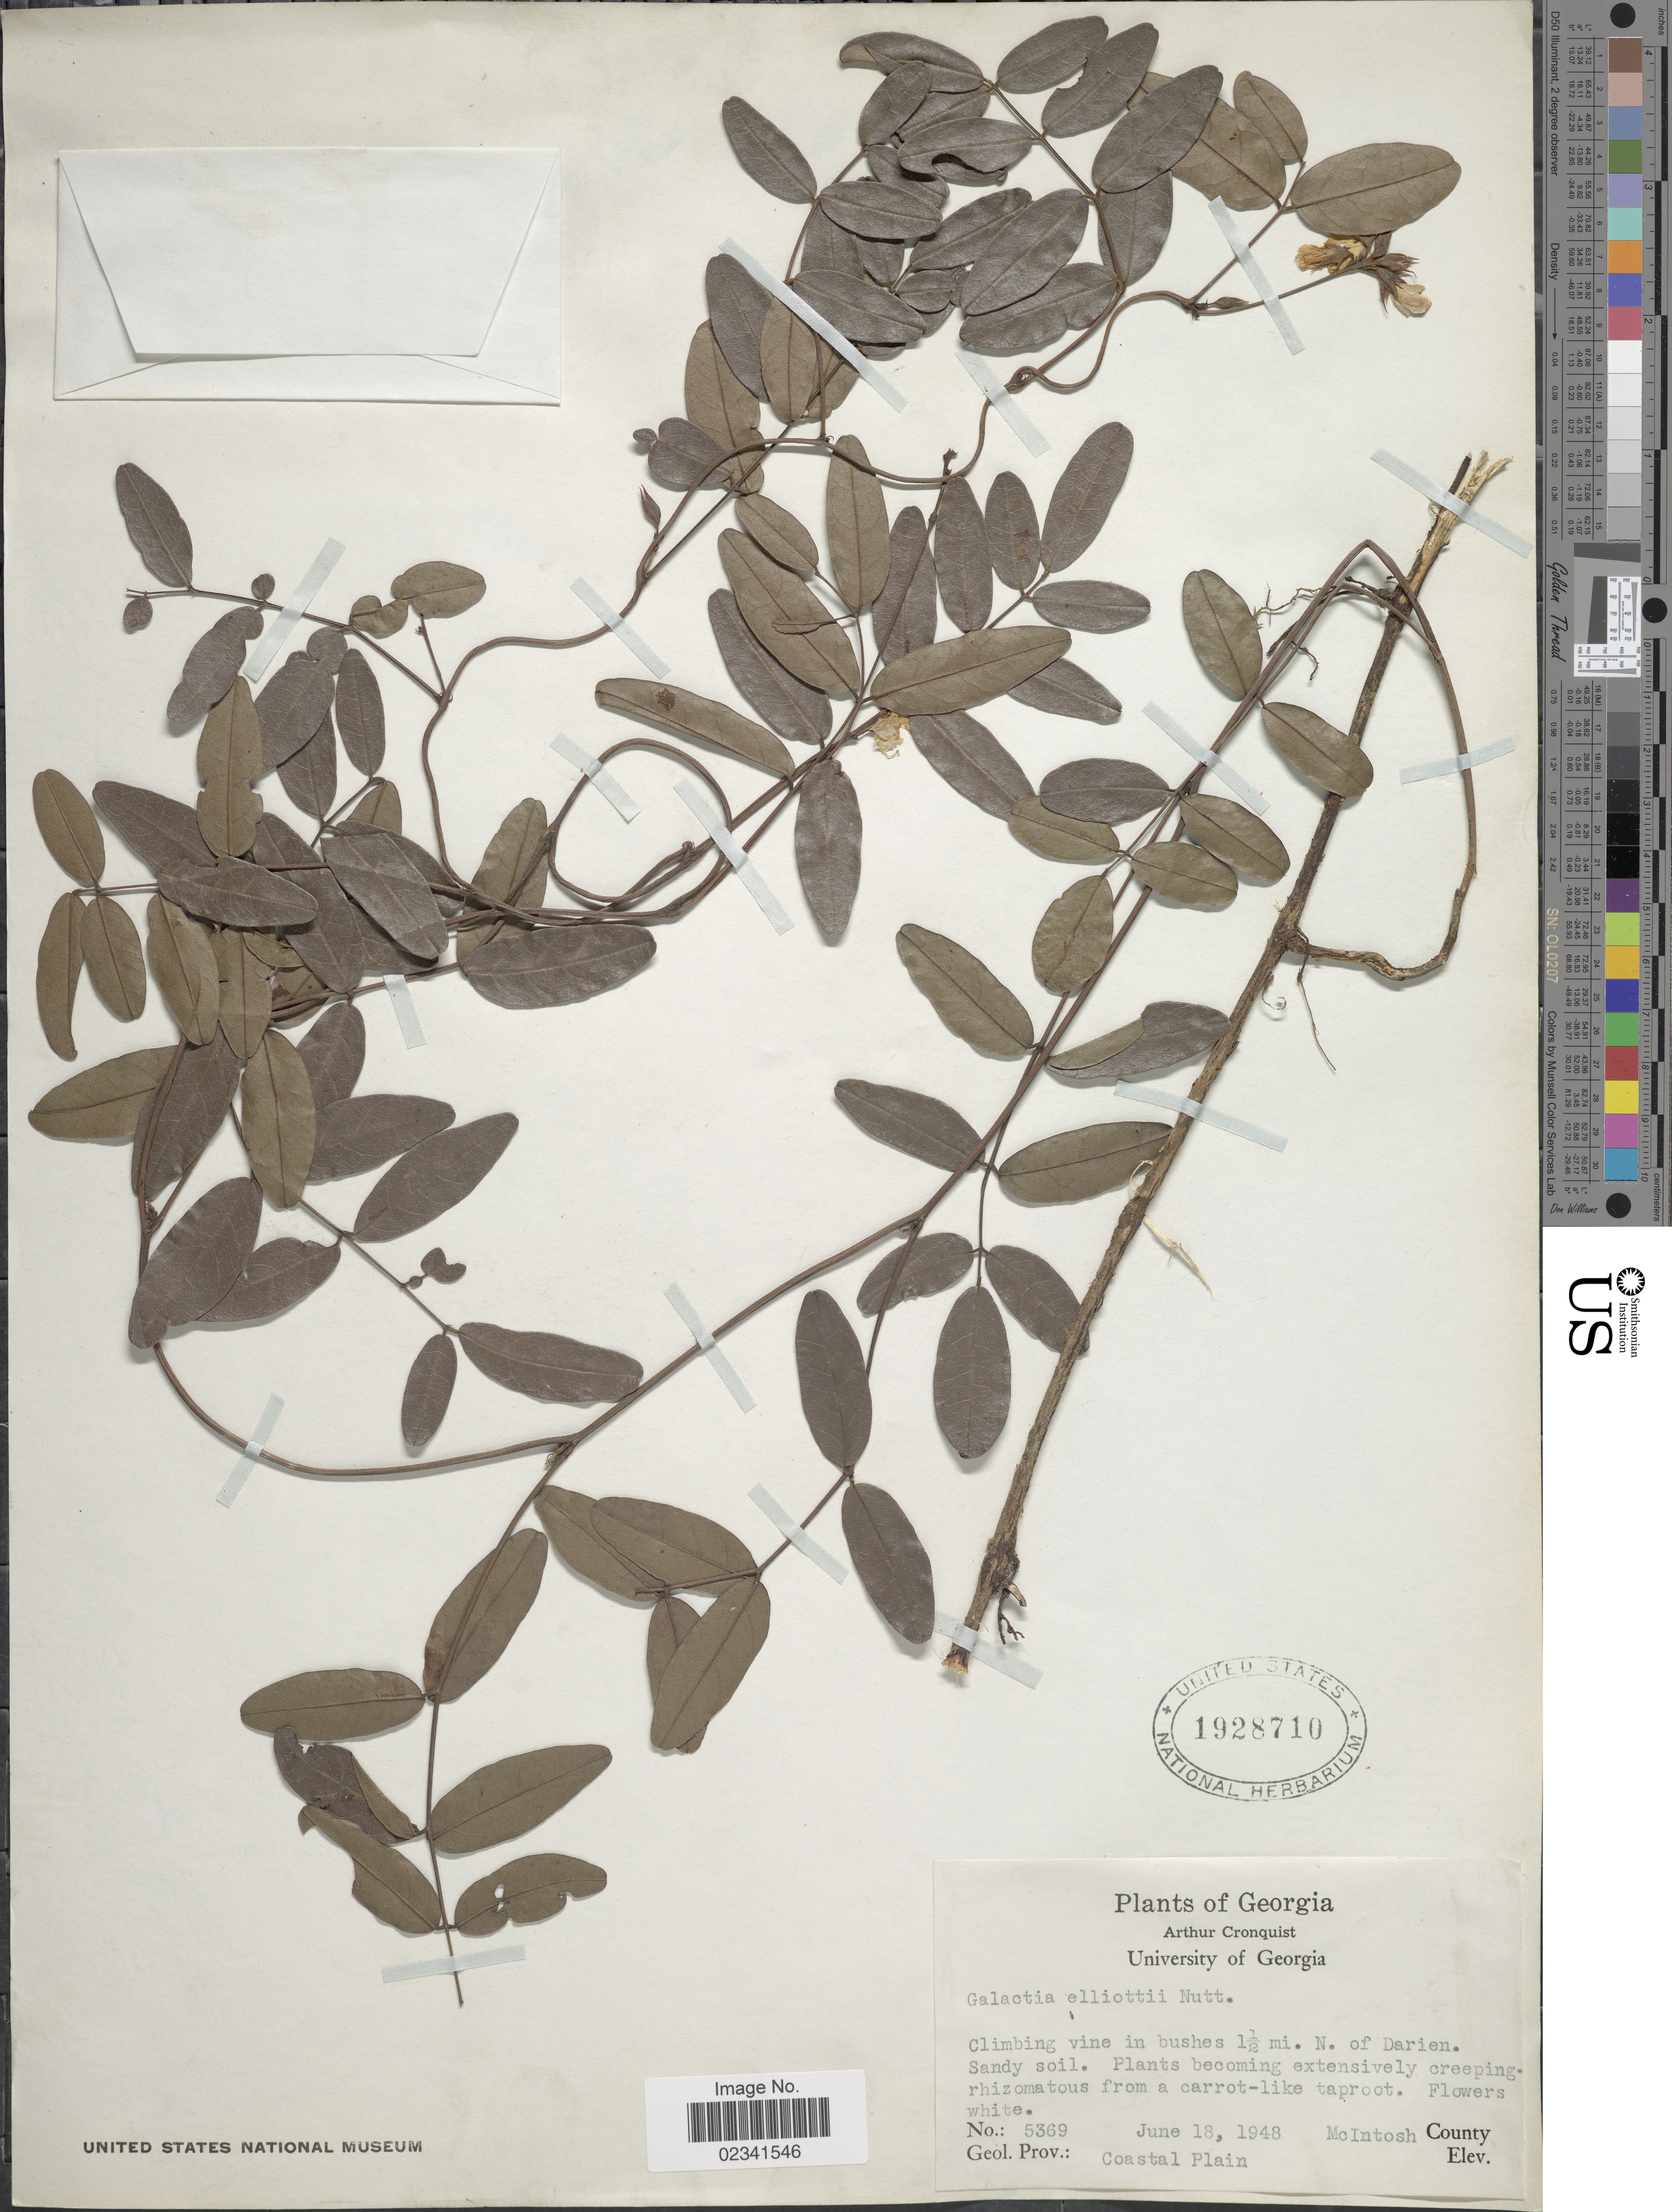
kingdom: Plantae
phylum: Tracheophyta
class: Magnoliopsida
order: Fabales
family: Fabaceae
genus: Galactia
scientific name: Galactia elliottii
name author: Nutt.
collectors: A. J. Cronquist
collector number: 5369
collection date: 1948-06-18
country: United States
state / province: Georgia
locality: Climbing vine in bushes 1½ mi. N of Darien. Coastal Plain, McIntosh County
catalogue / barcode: US 1928710